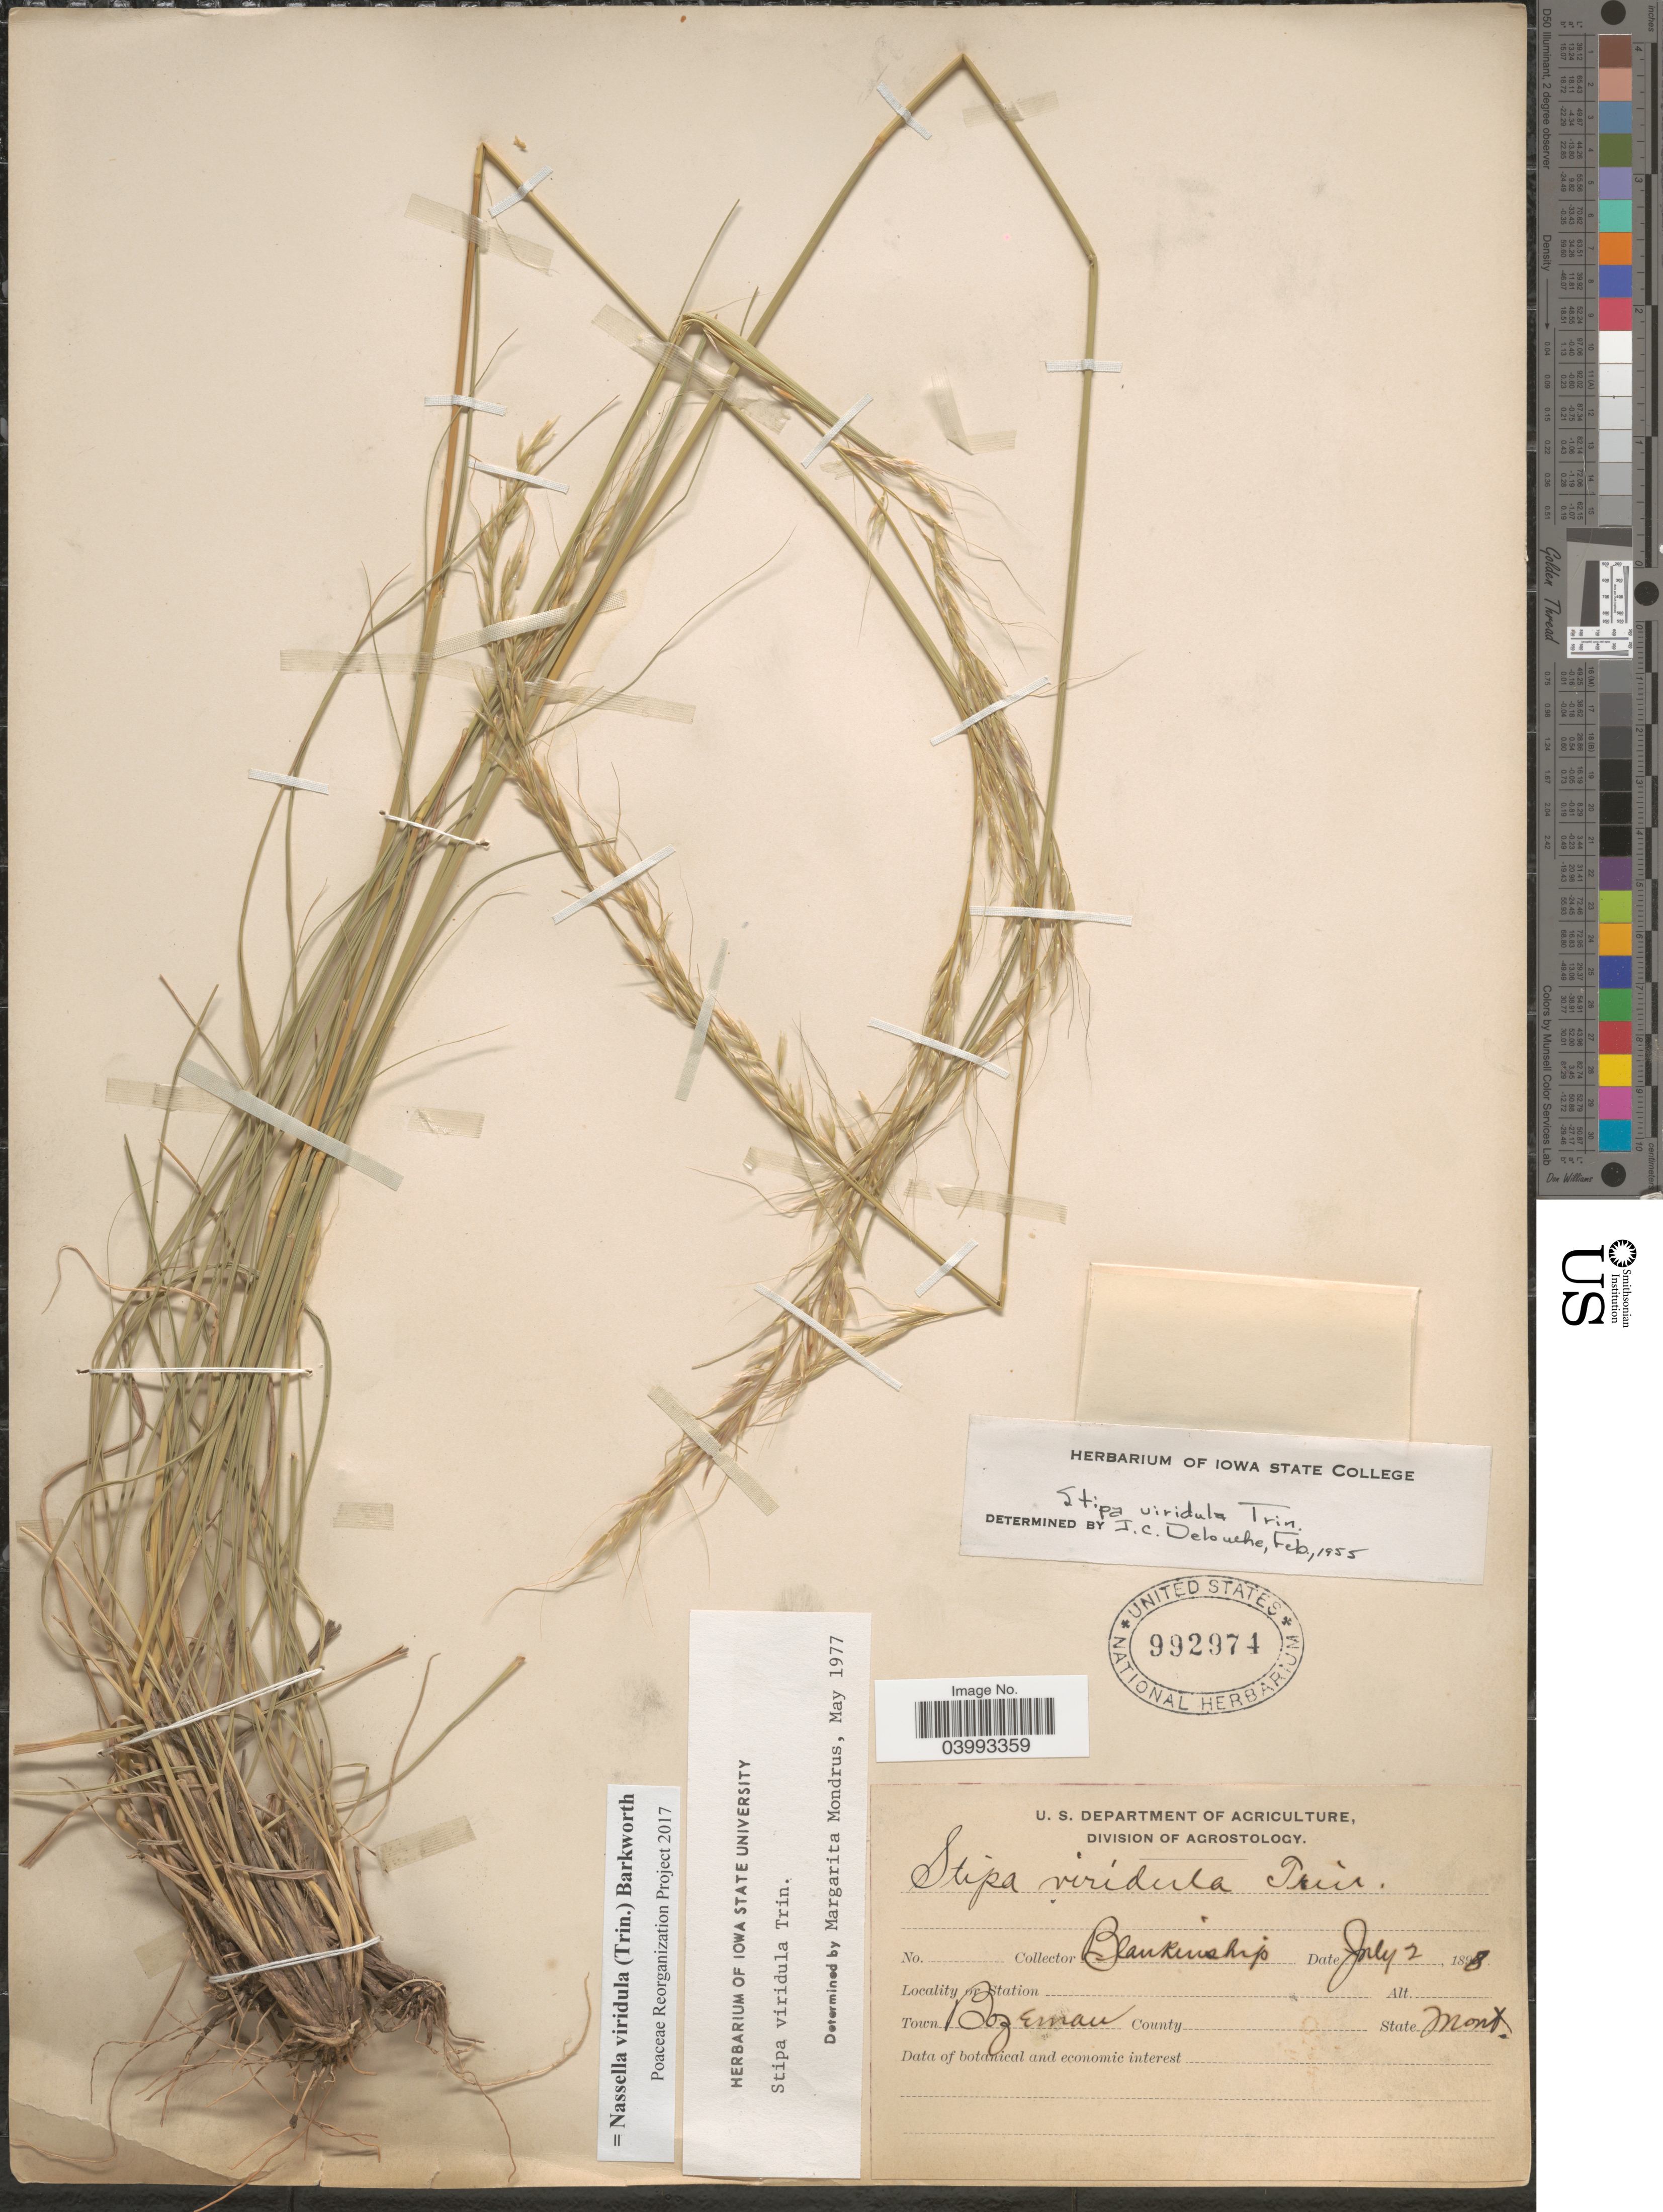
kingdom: Plantae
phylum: Tracheophyta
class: Liliopsida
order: Poales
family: Poaceae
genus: Nassella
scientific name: Nassella viridula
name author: (Trin.) Barkworth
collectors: Blankinship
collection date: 1898-07-02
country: United States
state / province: Montana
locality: Town Bozeman.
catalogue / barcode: US 992974